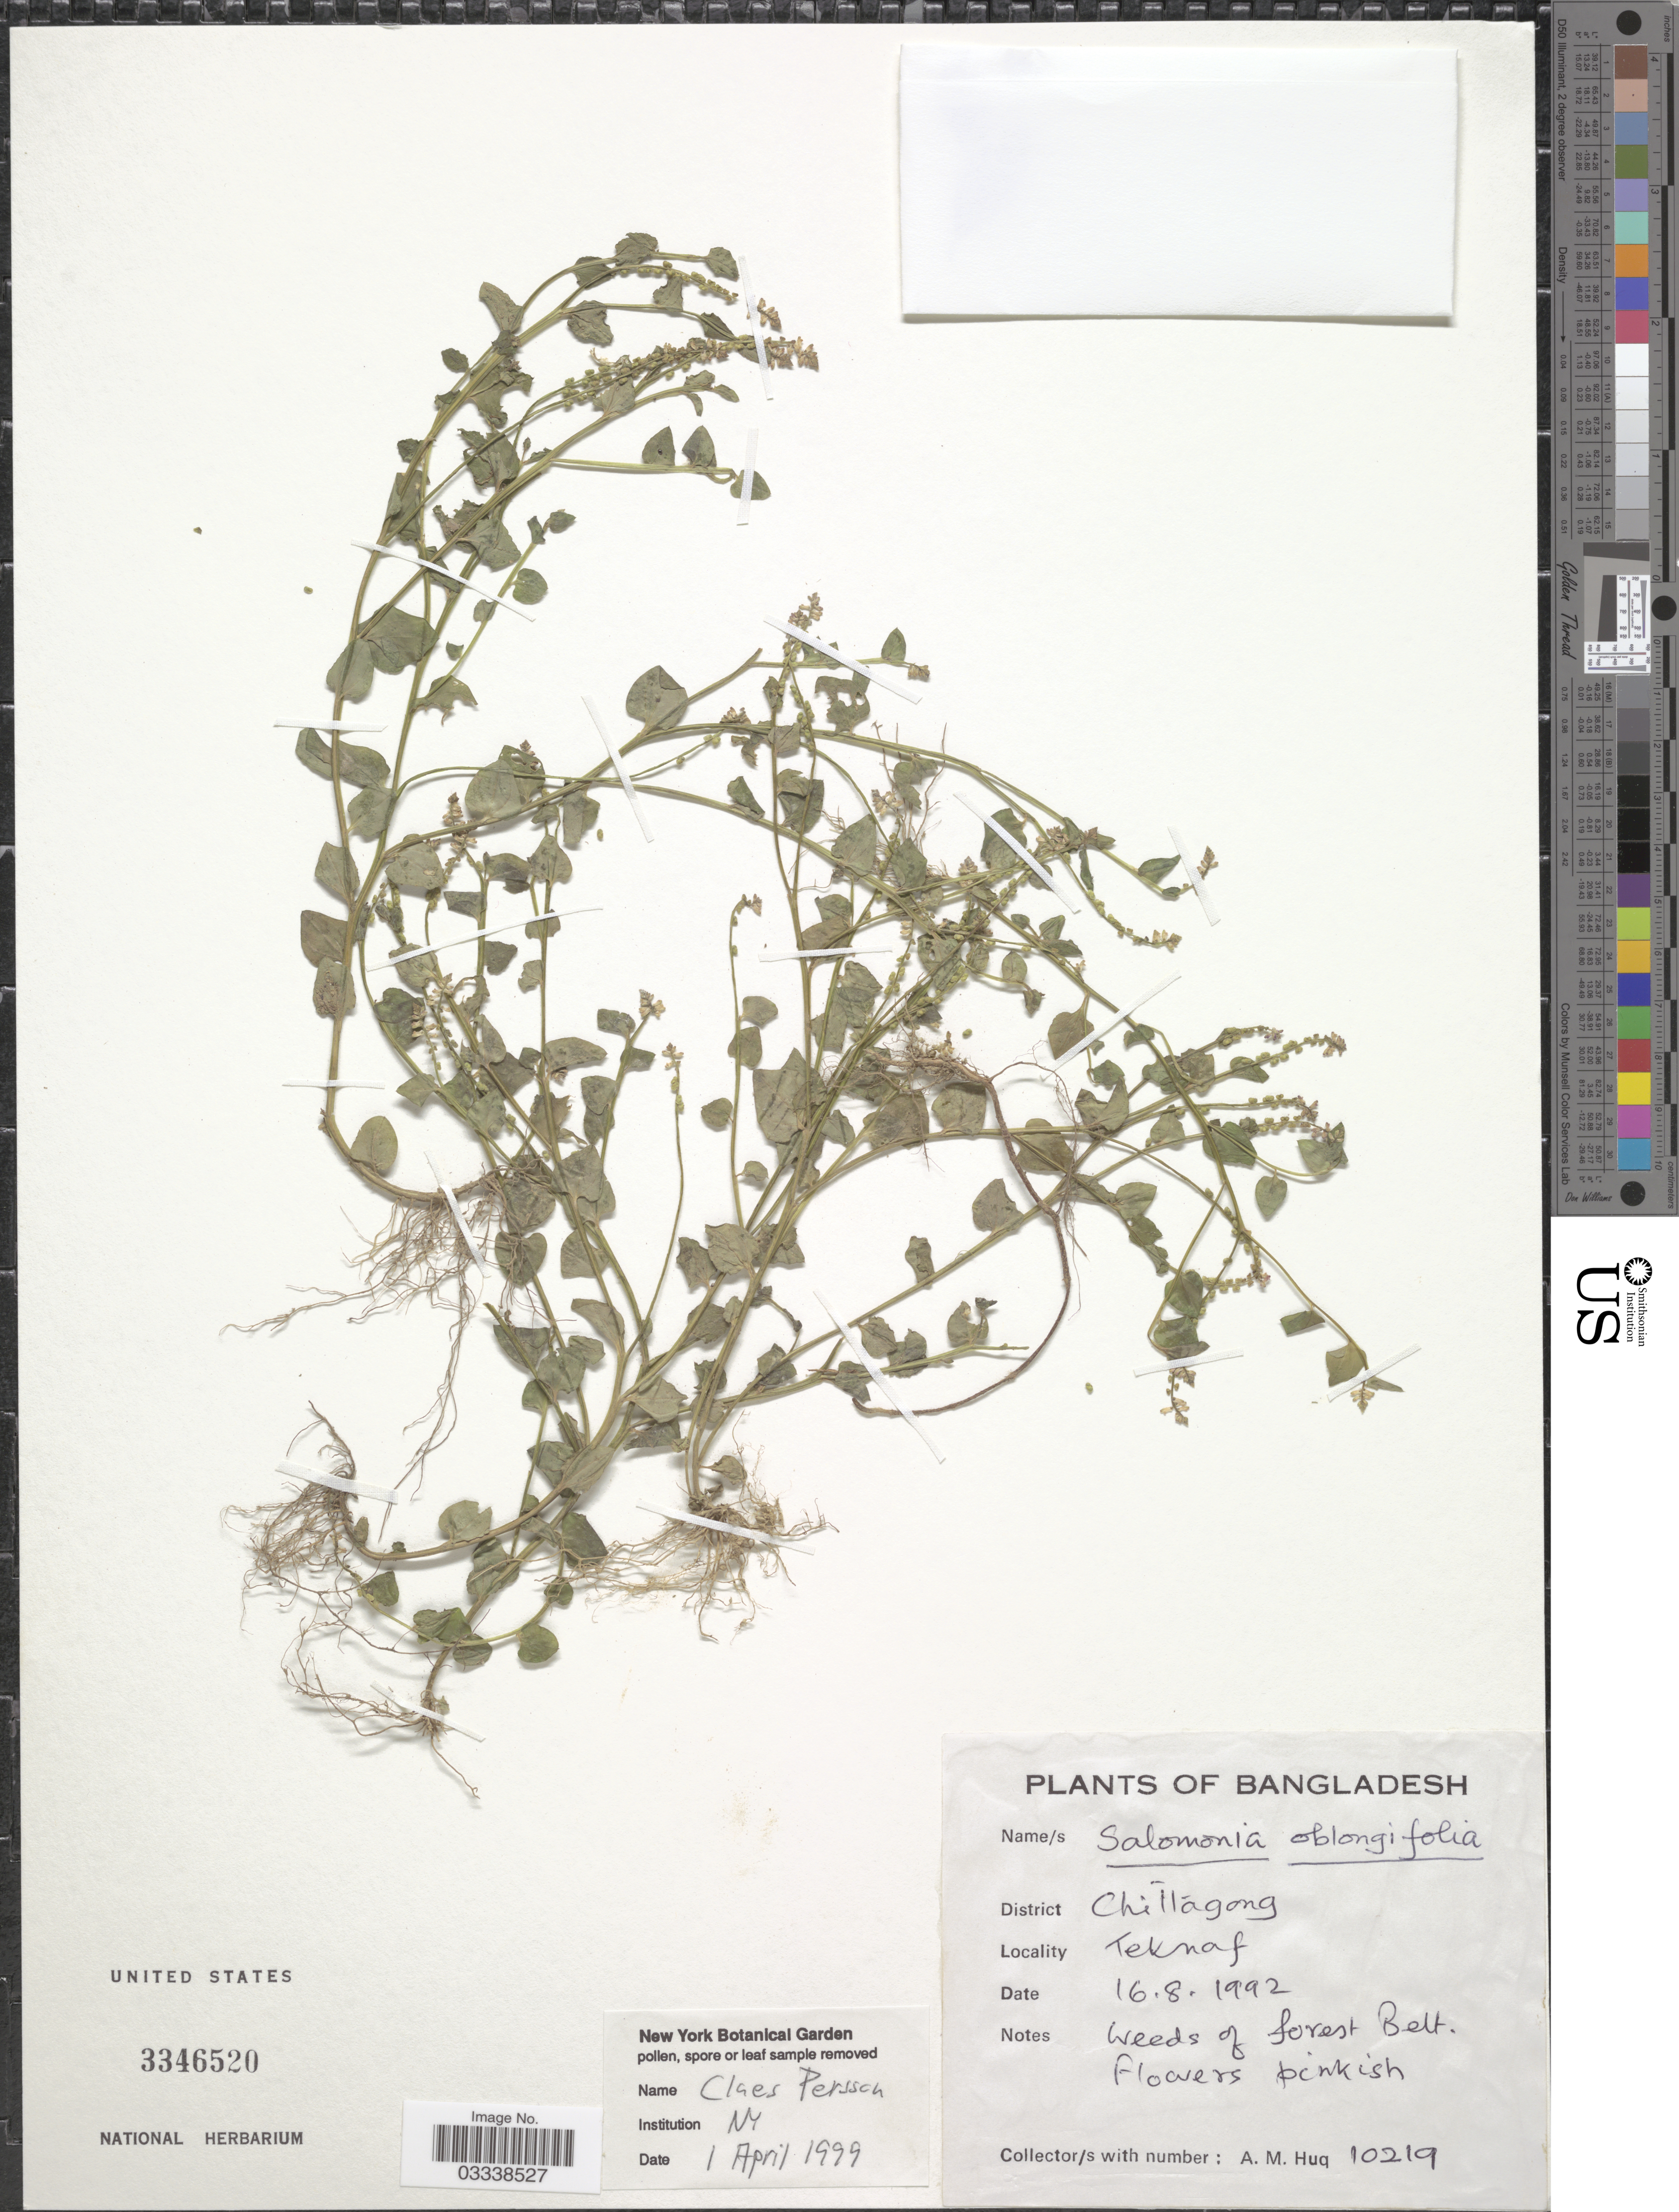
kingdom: Plantae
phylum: Tracheophyta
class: Magnoliopsida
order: Fabales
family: Polygalaceae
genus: Salomonia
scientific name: Salomonia cantoniensis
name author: Lour.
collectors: A. M. Huq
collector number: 10219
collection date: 1992-08-16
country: Bangladesh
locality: District Chittagong, Teknaf.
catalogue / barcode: US 3346520